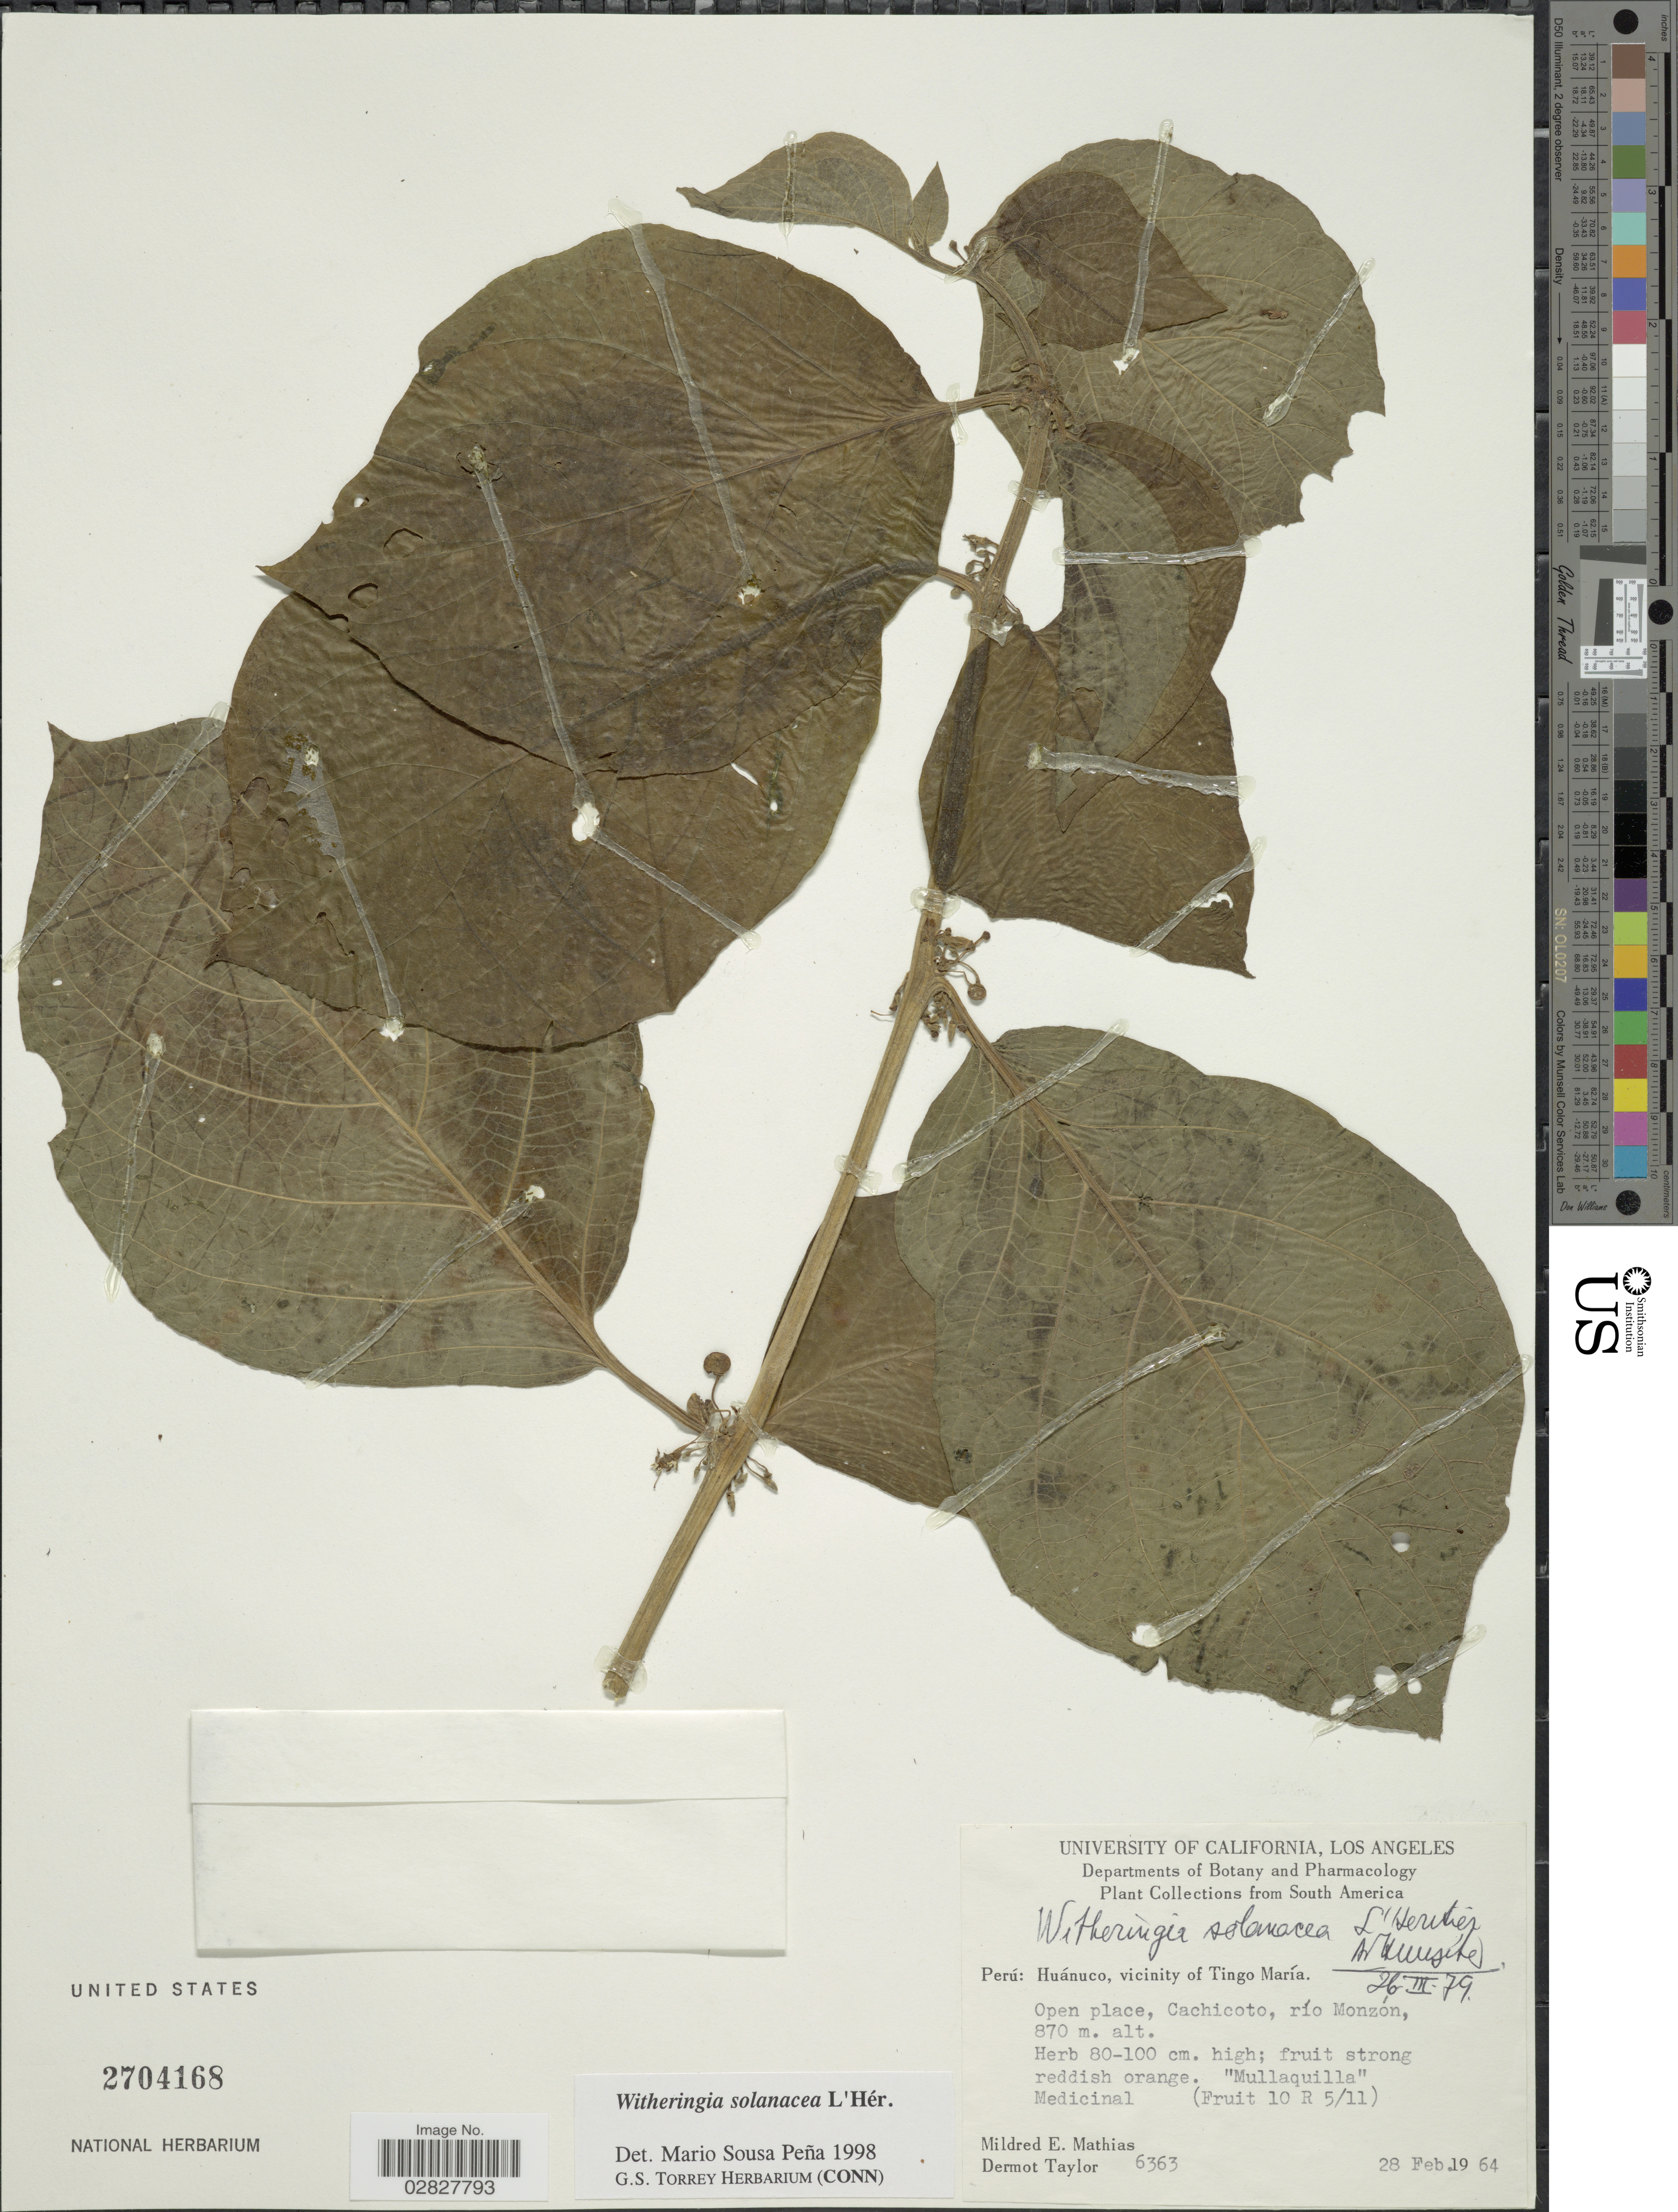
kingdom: Plantae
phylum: Tracheophyta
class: Magnoliopsida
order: Solanales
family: Solanaceae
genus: Witheringia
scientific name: Witheringia solanacea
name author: L'Hér.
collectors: M. E. Mathias & D. Taylor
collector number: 6363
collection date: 1964-02-28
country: Peru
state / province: Huánuco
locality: Vicinity of Tingo María. Open place, Cachicoto, río Monzón.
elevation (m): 870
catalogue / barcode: US 2704168